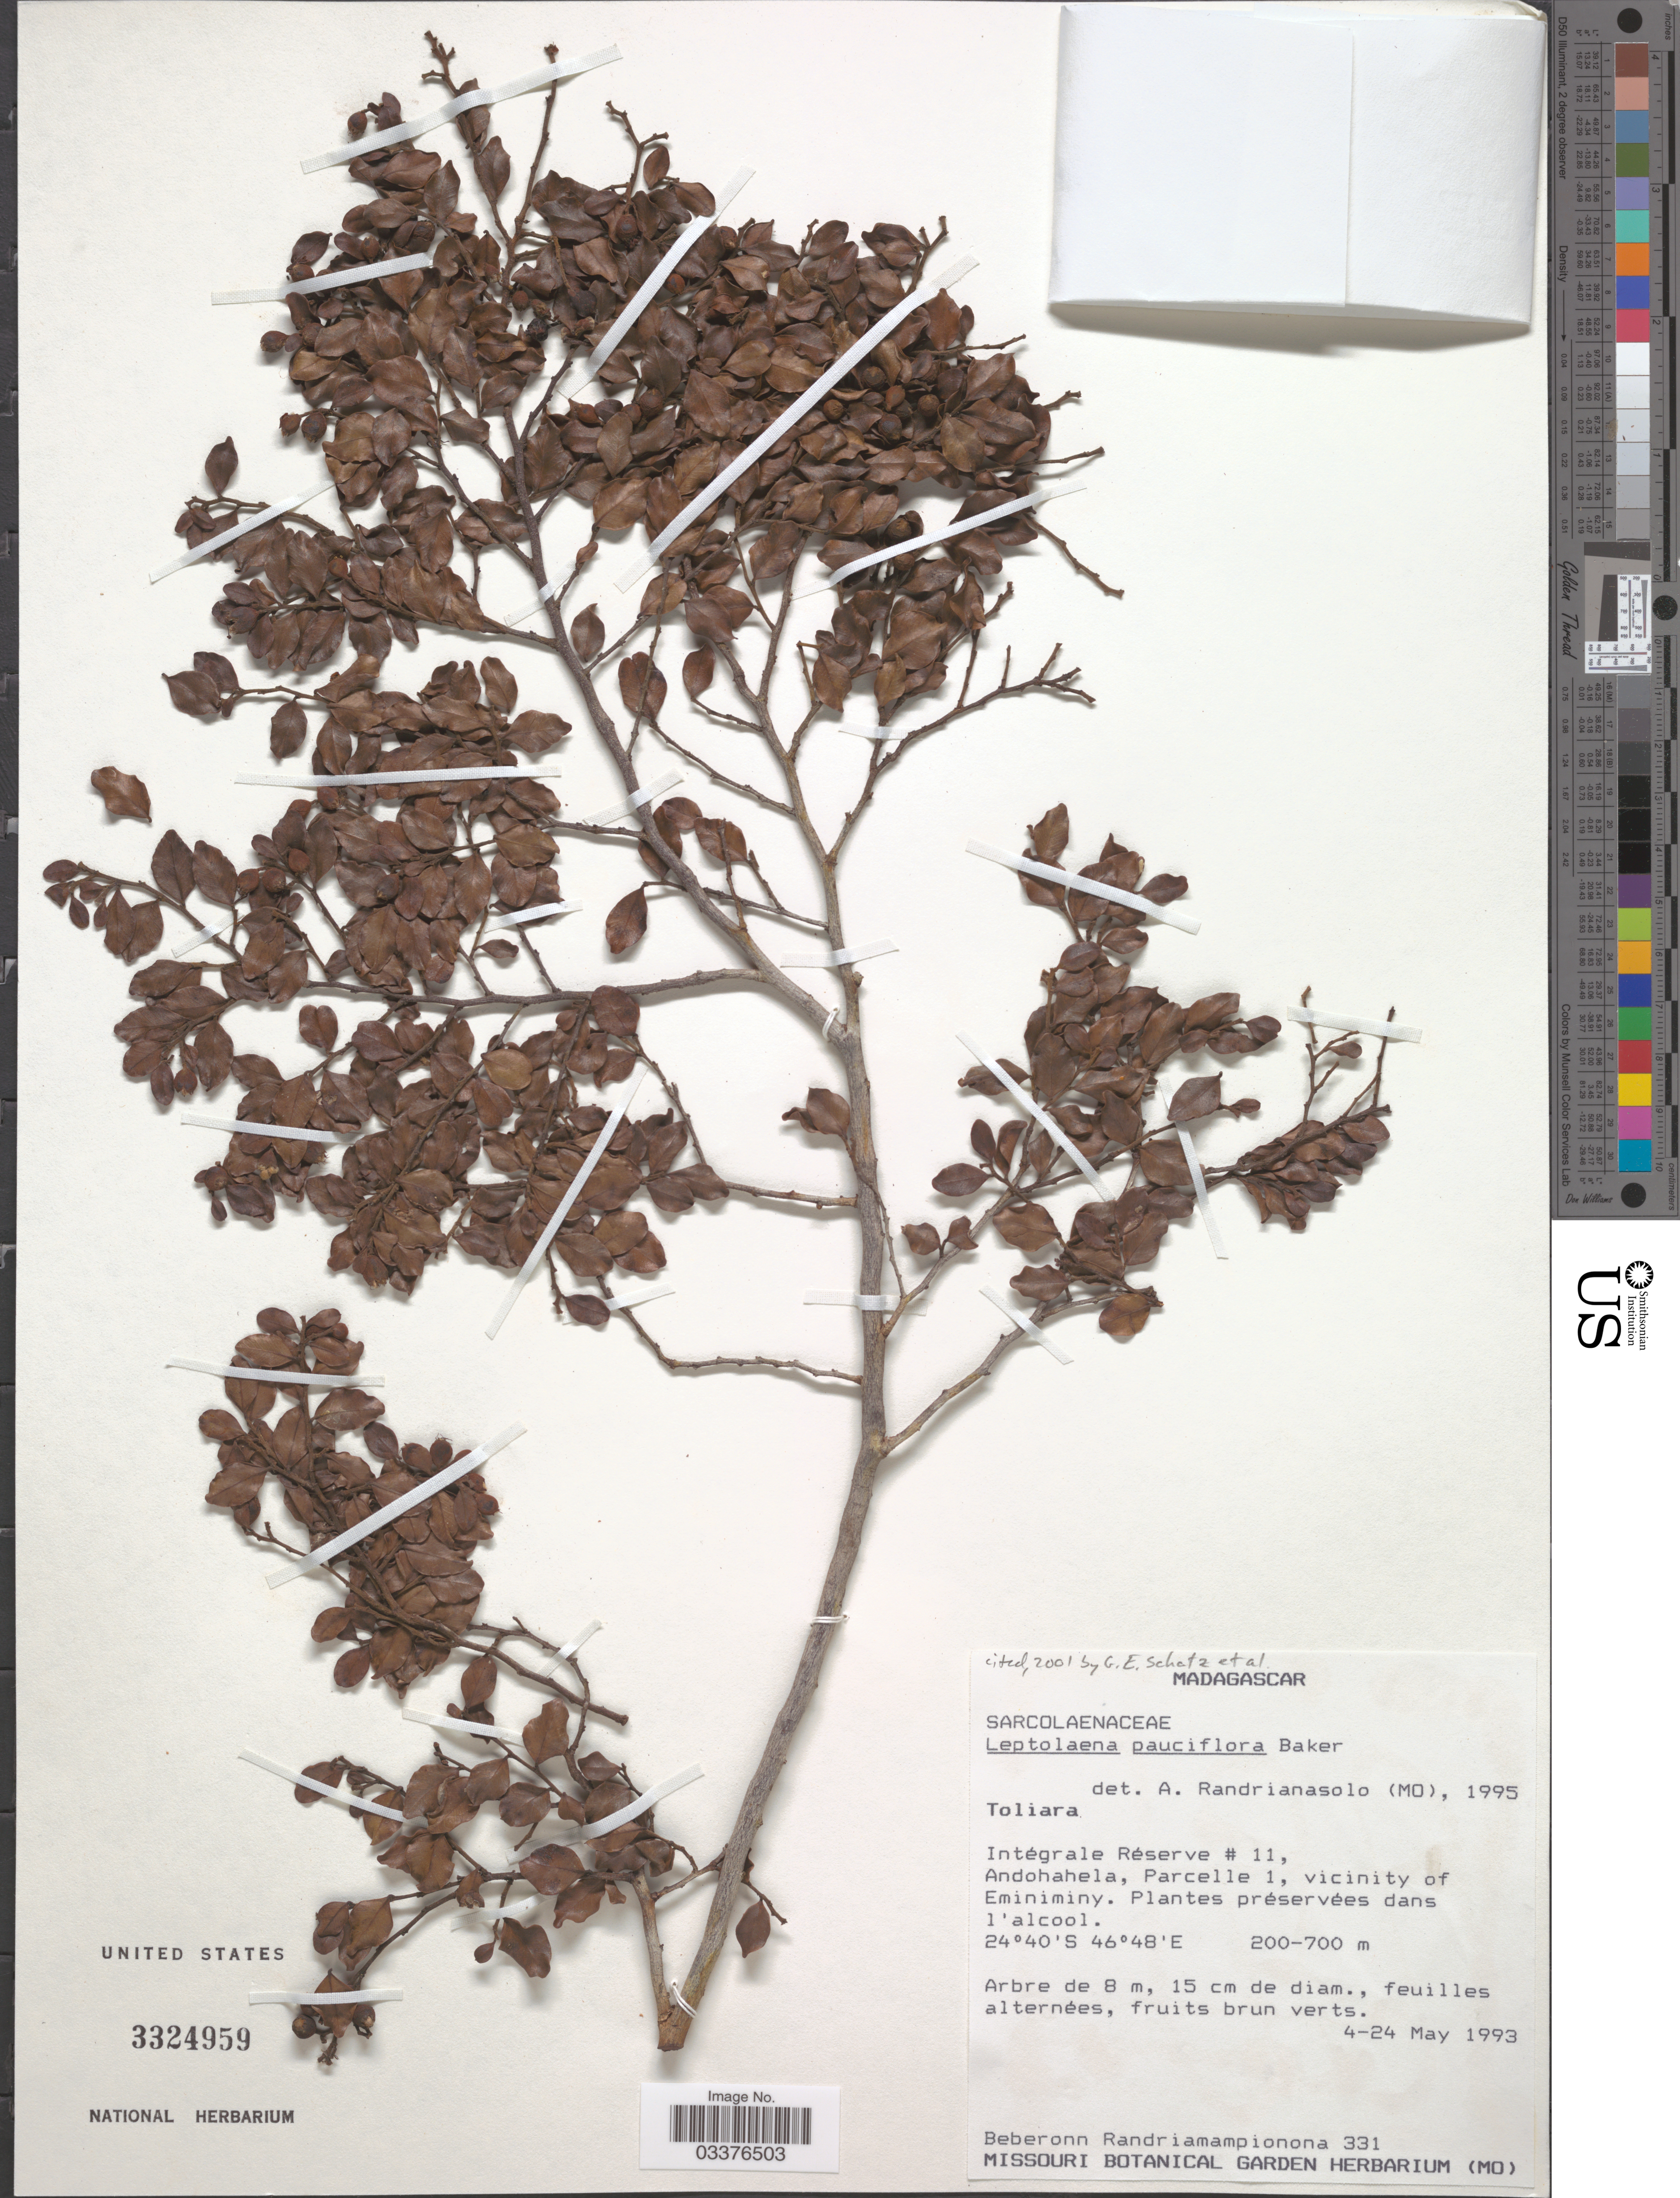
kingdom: Plantae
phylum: Tracheophyta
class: Magnoliopsida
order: Malvales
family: Sarcolaenaceae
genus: Leptolaena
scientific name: Leptolaena pauciflora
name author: Baker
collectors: B. Randriamampionona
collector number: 331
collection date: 1993-05-04/1993-05-24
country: Madagascar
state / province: Anosy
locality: Intégrale Réserve # 11, Andohahela, Parcelle 1, vicinity of Eminiminy.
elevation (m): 200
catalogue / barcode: US 3324959